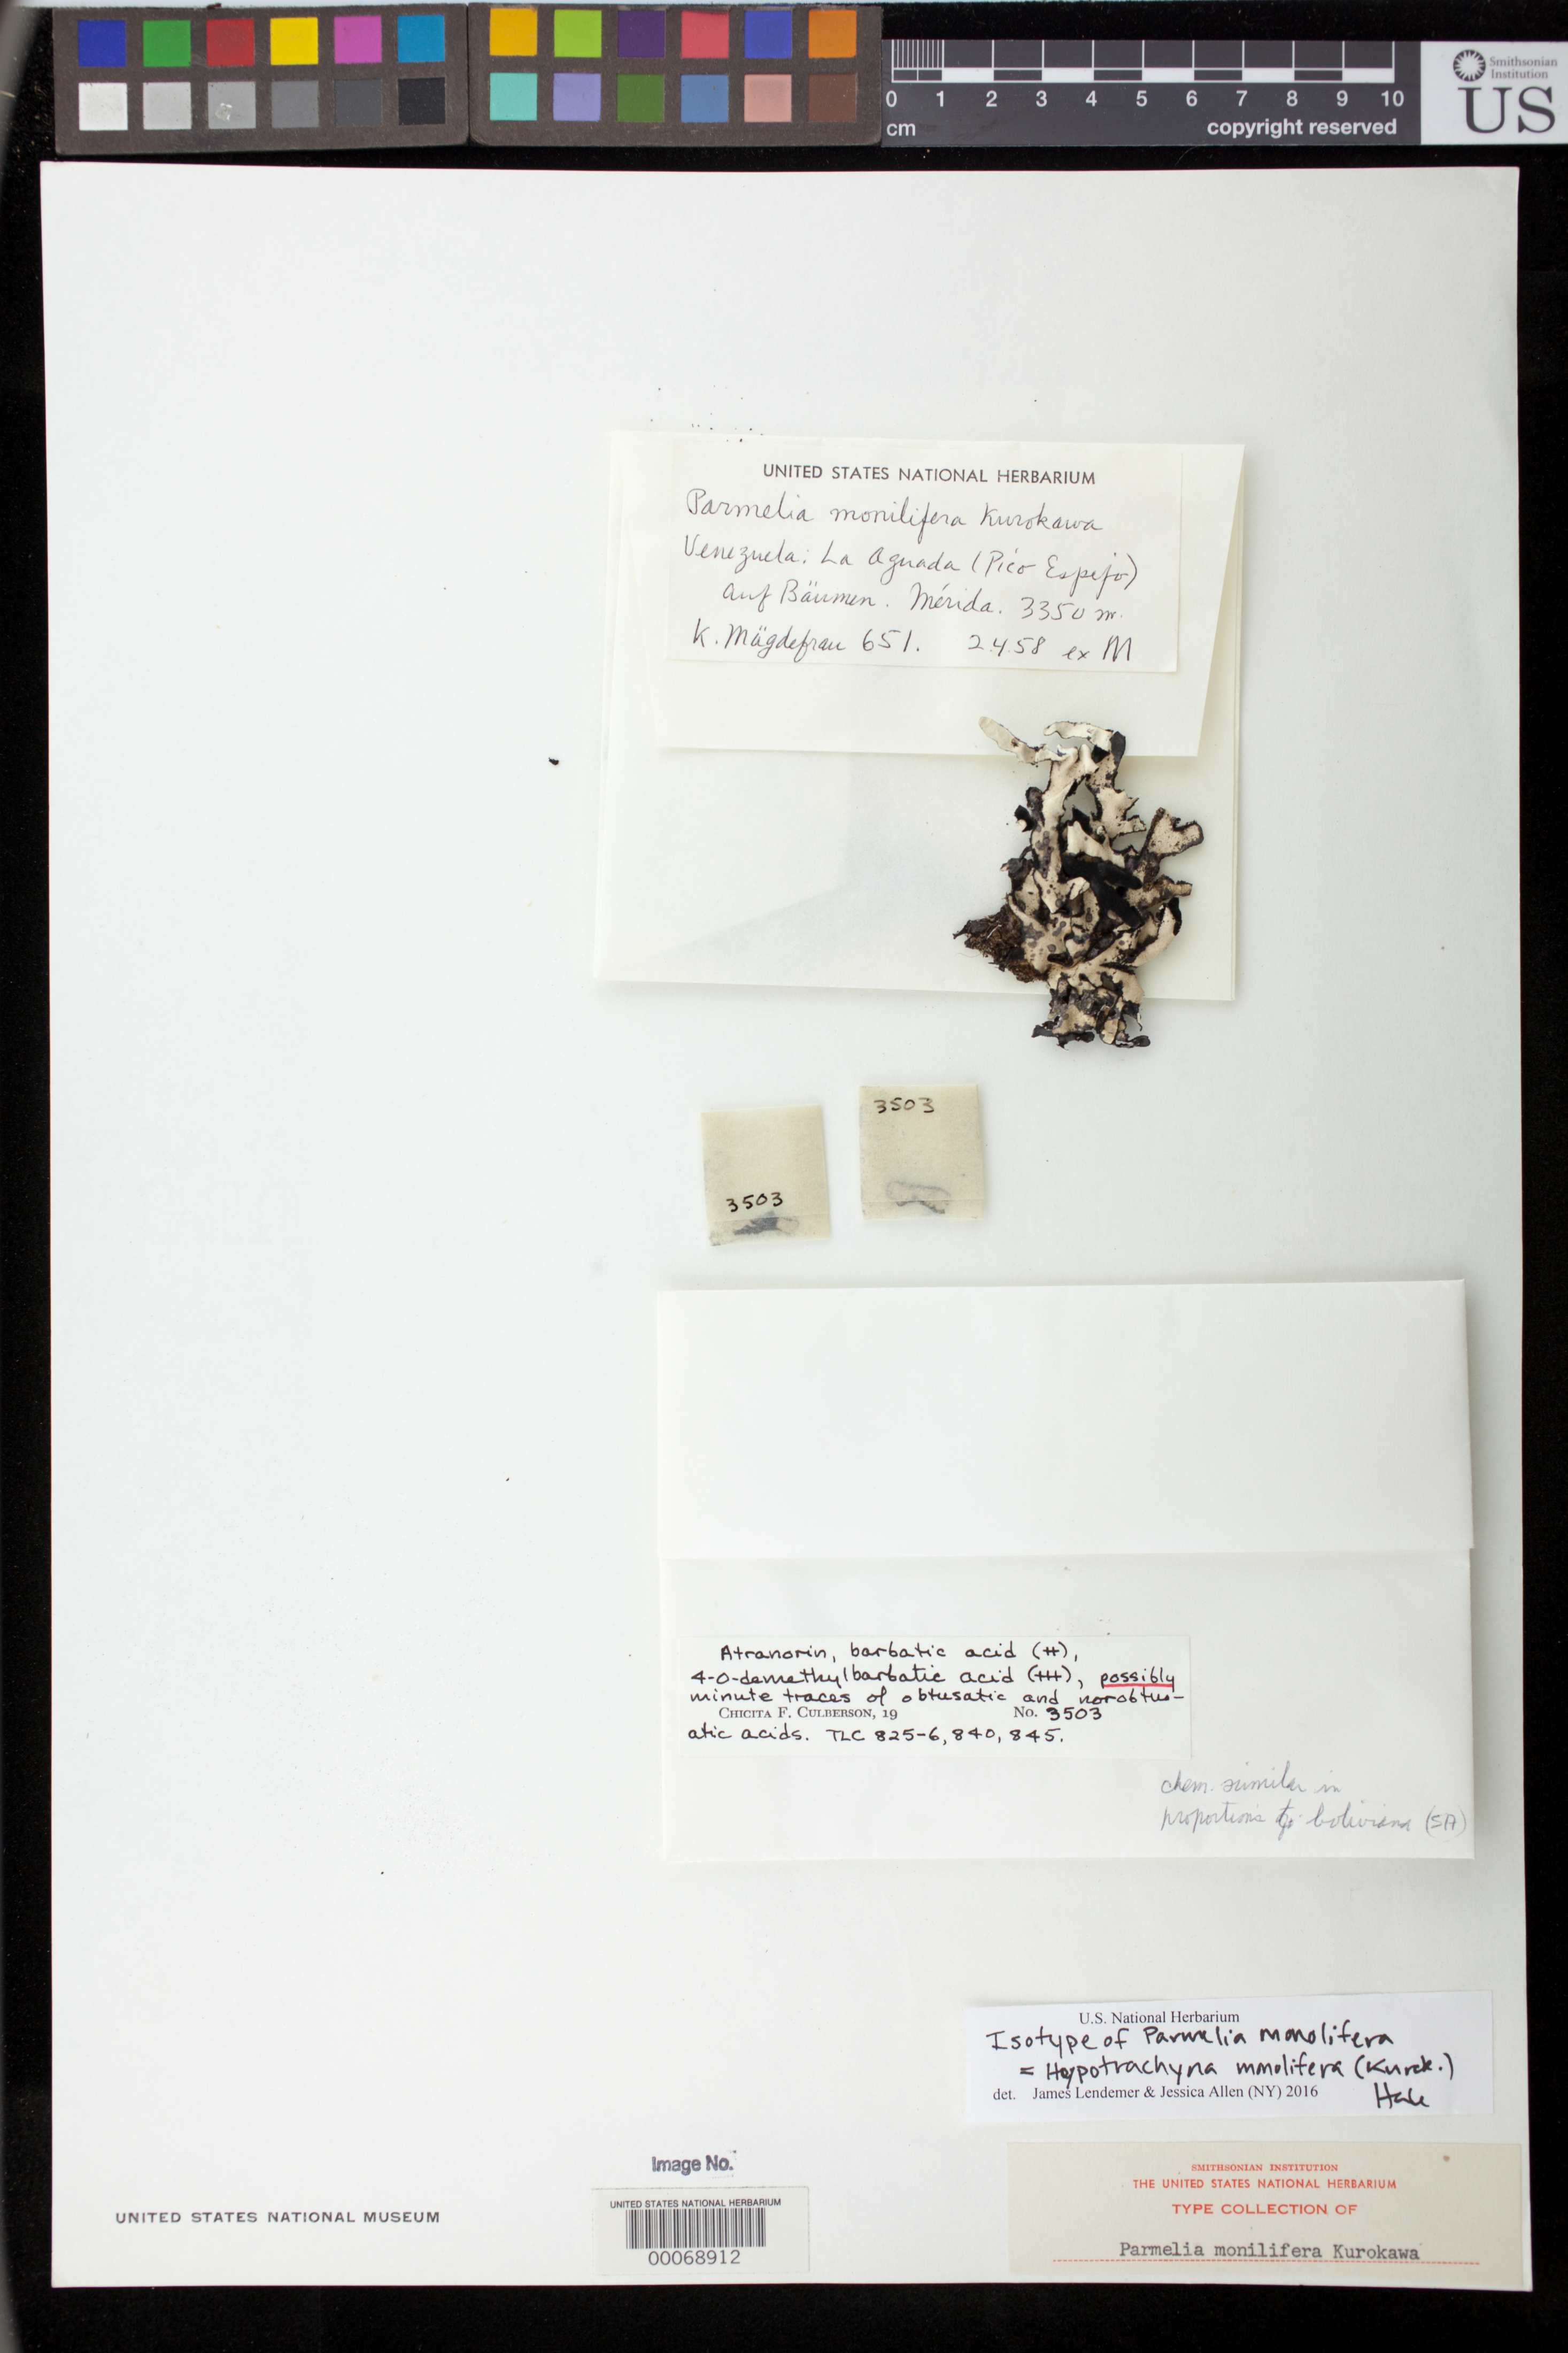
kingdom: Fungi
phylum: Ascomycota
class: Lecanoromycetes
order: Lecanorales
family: Parmeliaceae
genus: Parmelia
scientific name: Parmelia monilifera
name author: Kurok. in Hale & Kurok.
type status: Isotype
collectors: K. Magdefrau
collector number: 651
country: Venezuela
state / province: Mérida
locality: La Aguada (Pico Espejo) auf baumen. [La Aguada (Pico Espejo) on the trees.]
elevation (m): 3350